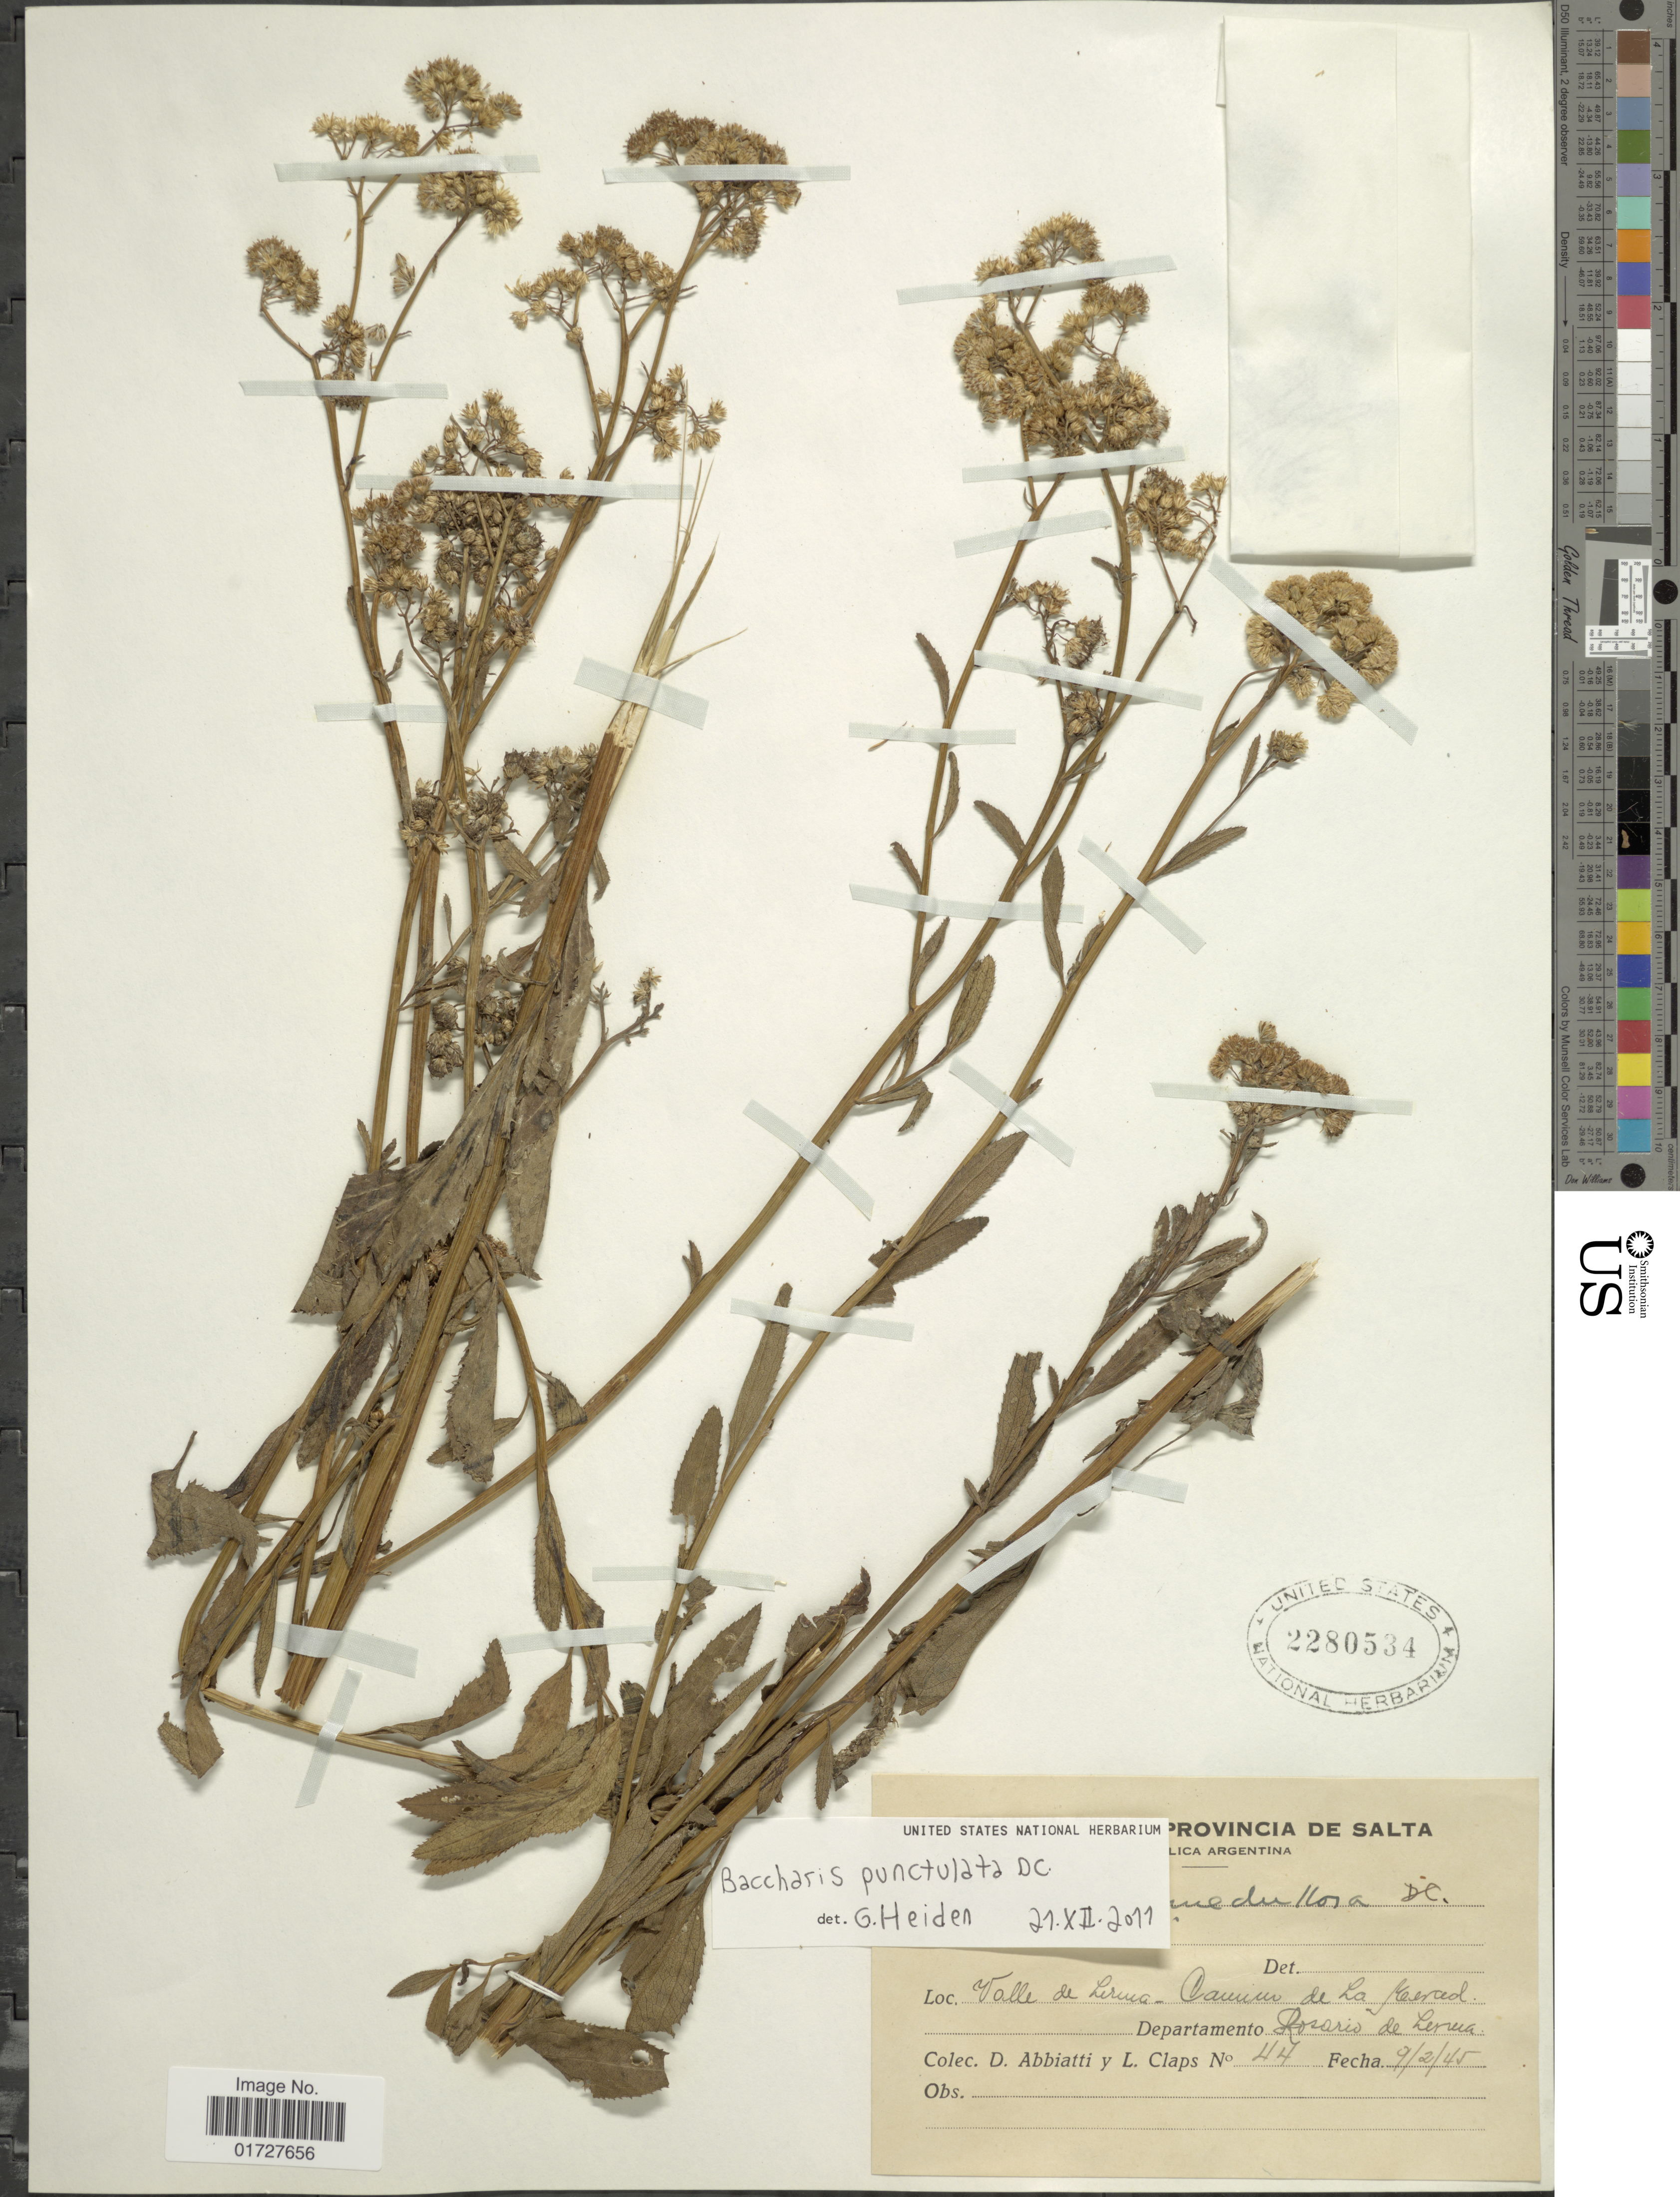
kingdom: Plantae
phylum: Tracheophyta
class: Magnoliopsida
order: Asterales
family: Asteraceae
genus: Baccharis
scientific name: Baccharis punctulata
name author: DC.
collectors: D. Abbiatti & L. Claps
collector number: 44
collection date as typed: Transcribed d/m/y: 9/2/45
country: Argentina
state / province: Salta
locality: Valle de Lerma, Camino de La Merced, Departamento Rosario de Lerma.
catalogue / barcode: US 2280534